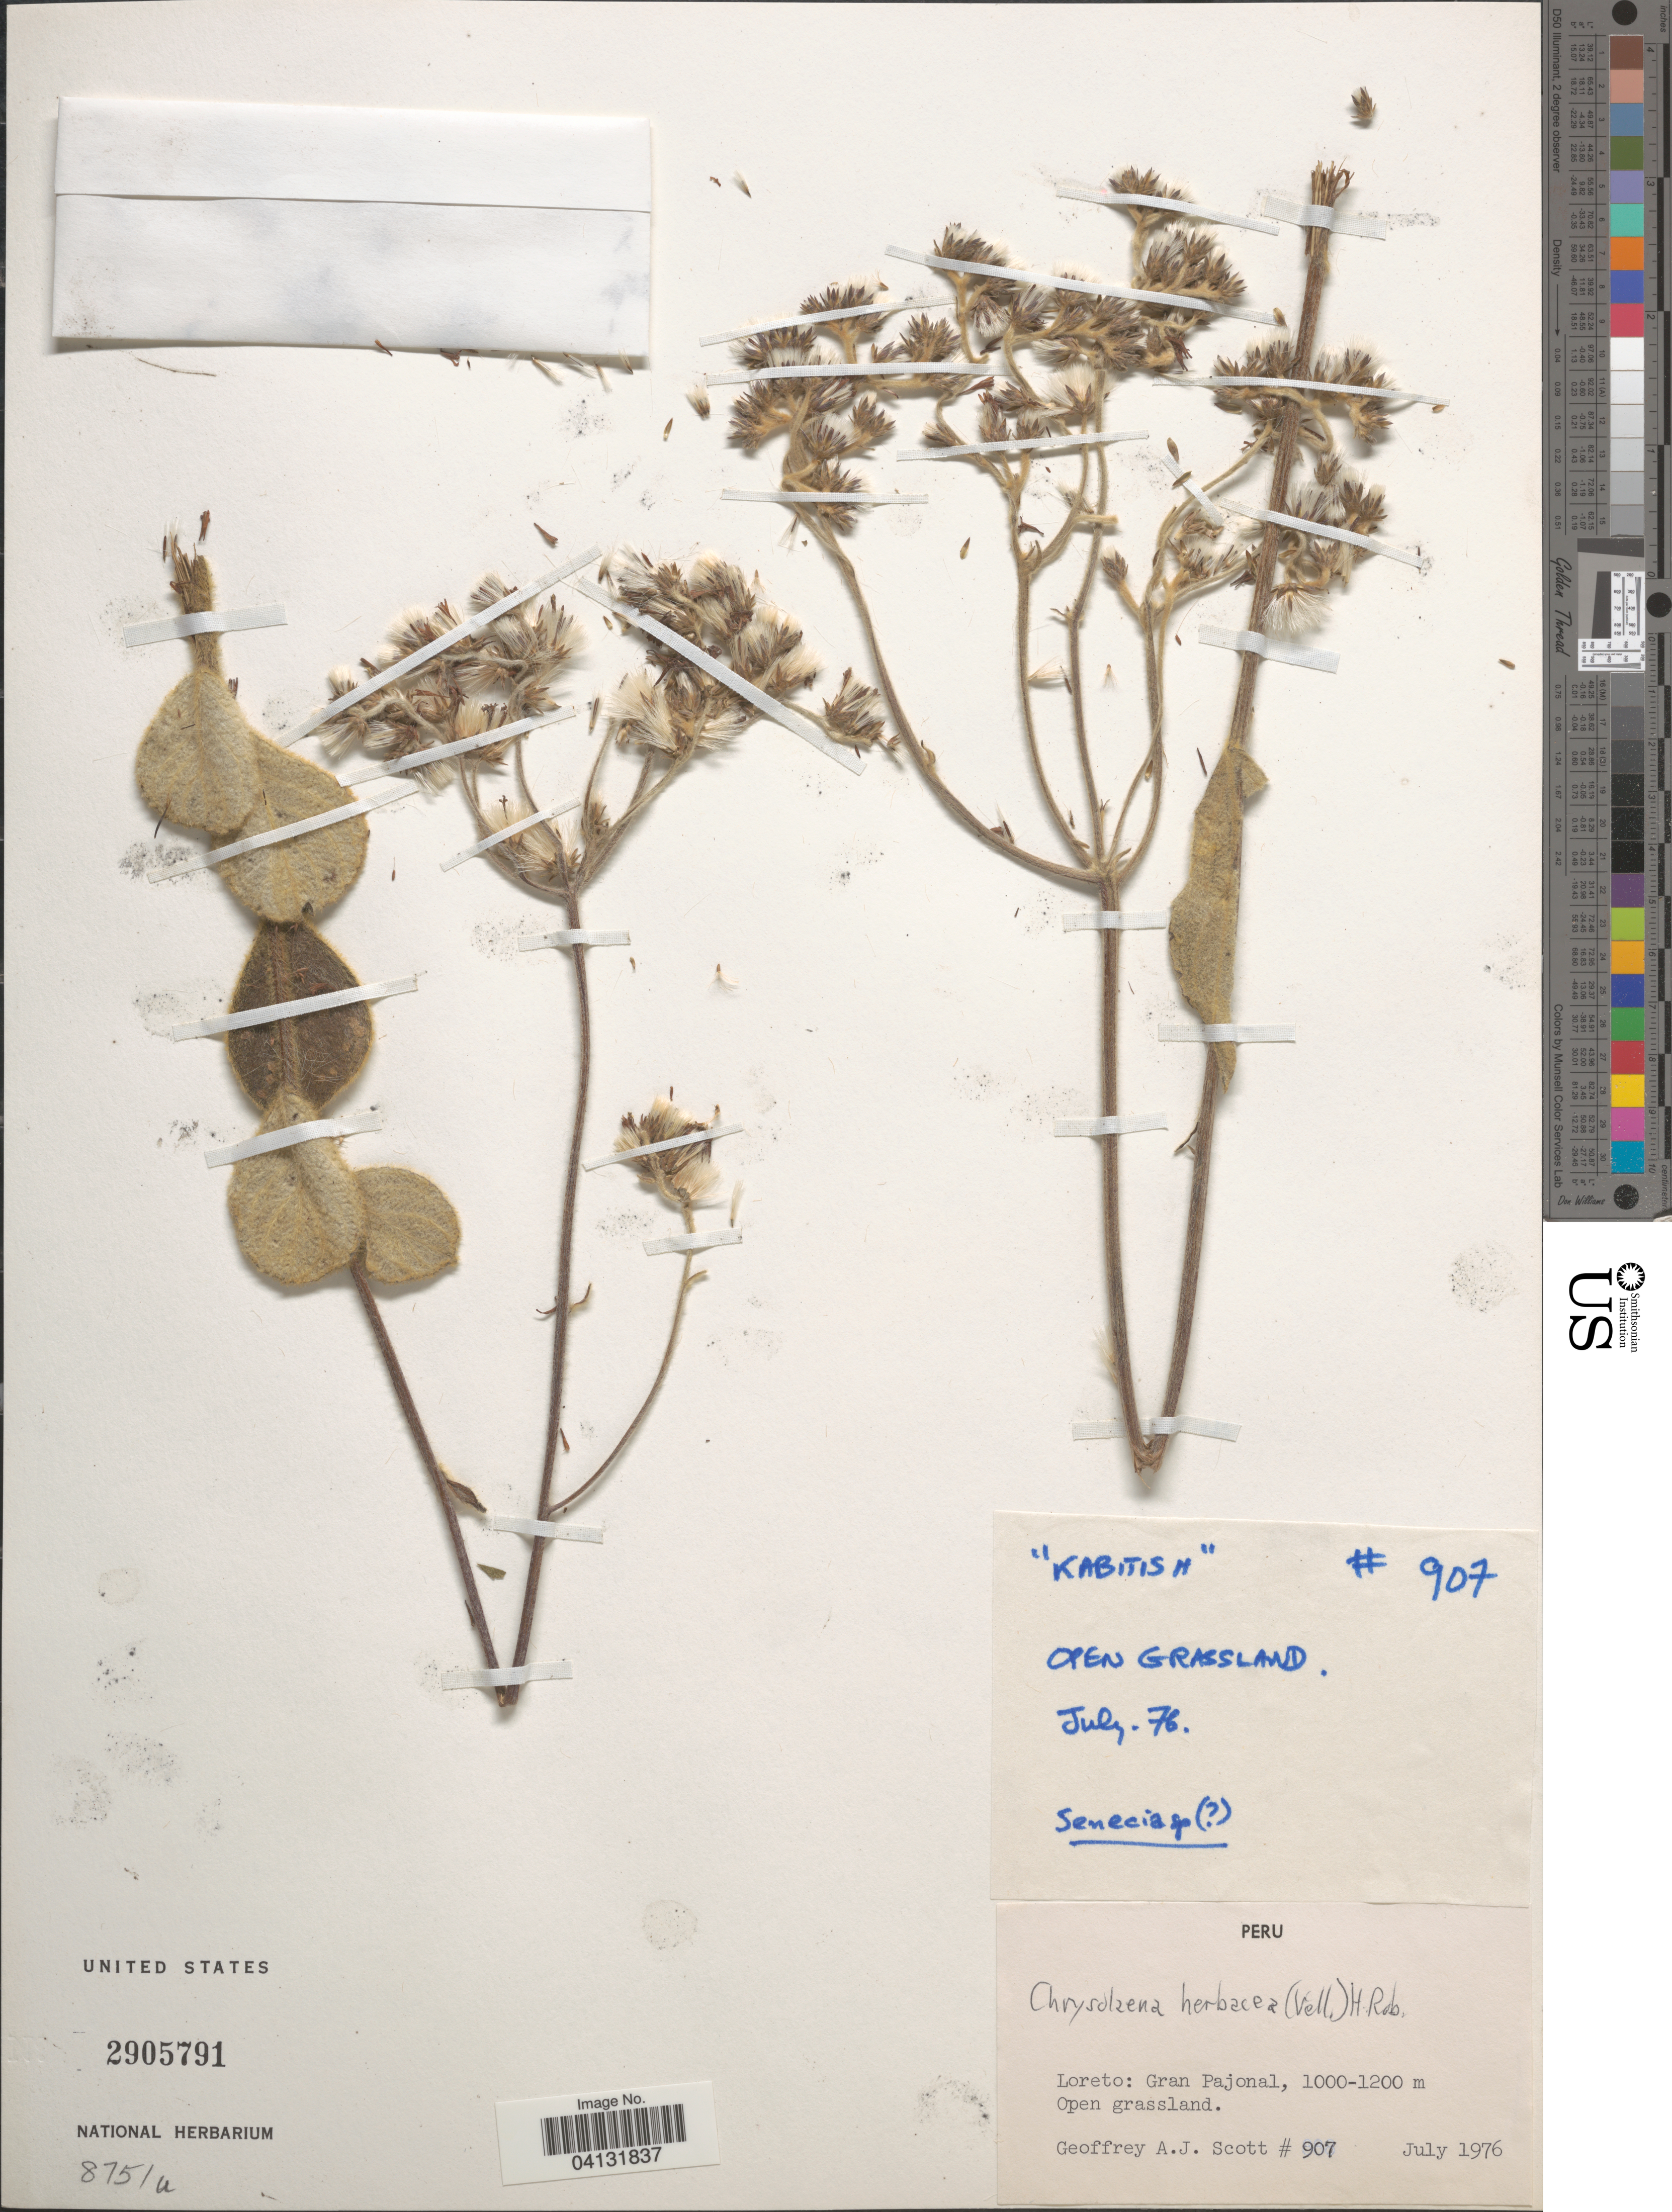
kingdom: Plantae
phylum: Tracheophyta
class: Magnoliopsida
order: Asterales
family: Asteraceae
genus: Senecio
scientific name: Senecio sp.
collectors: G. Scott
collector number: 907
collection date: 1976-07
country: Peru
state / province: Loreto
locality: Gran Pajonal.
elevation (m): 1000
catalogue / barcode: US 2905791